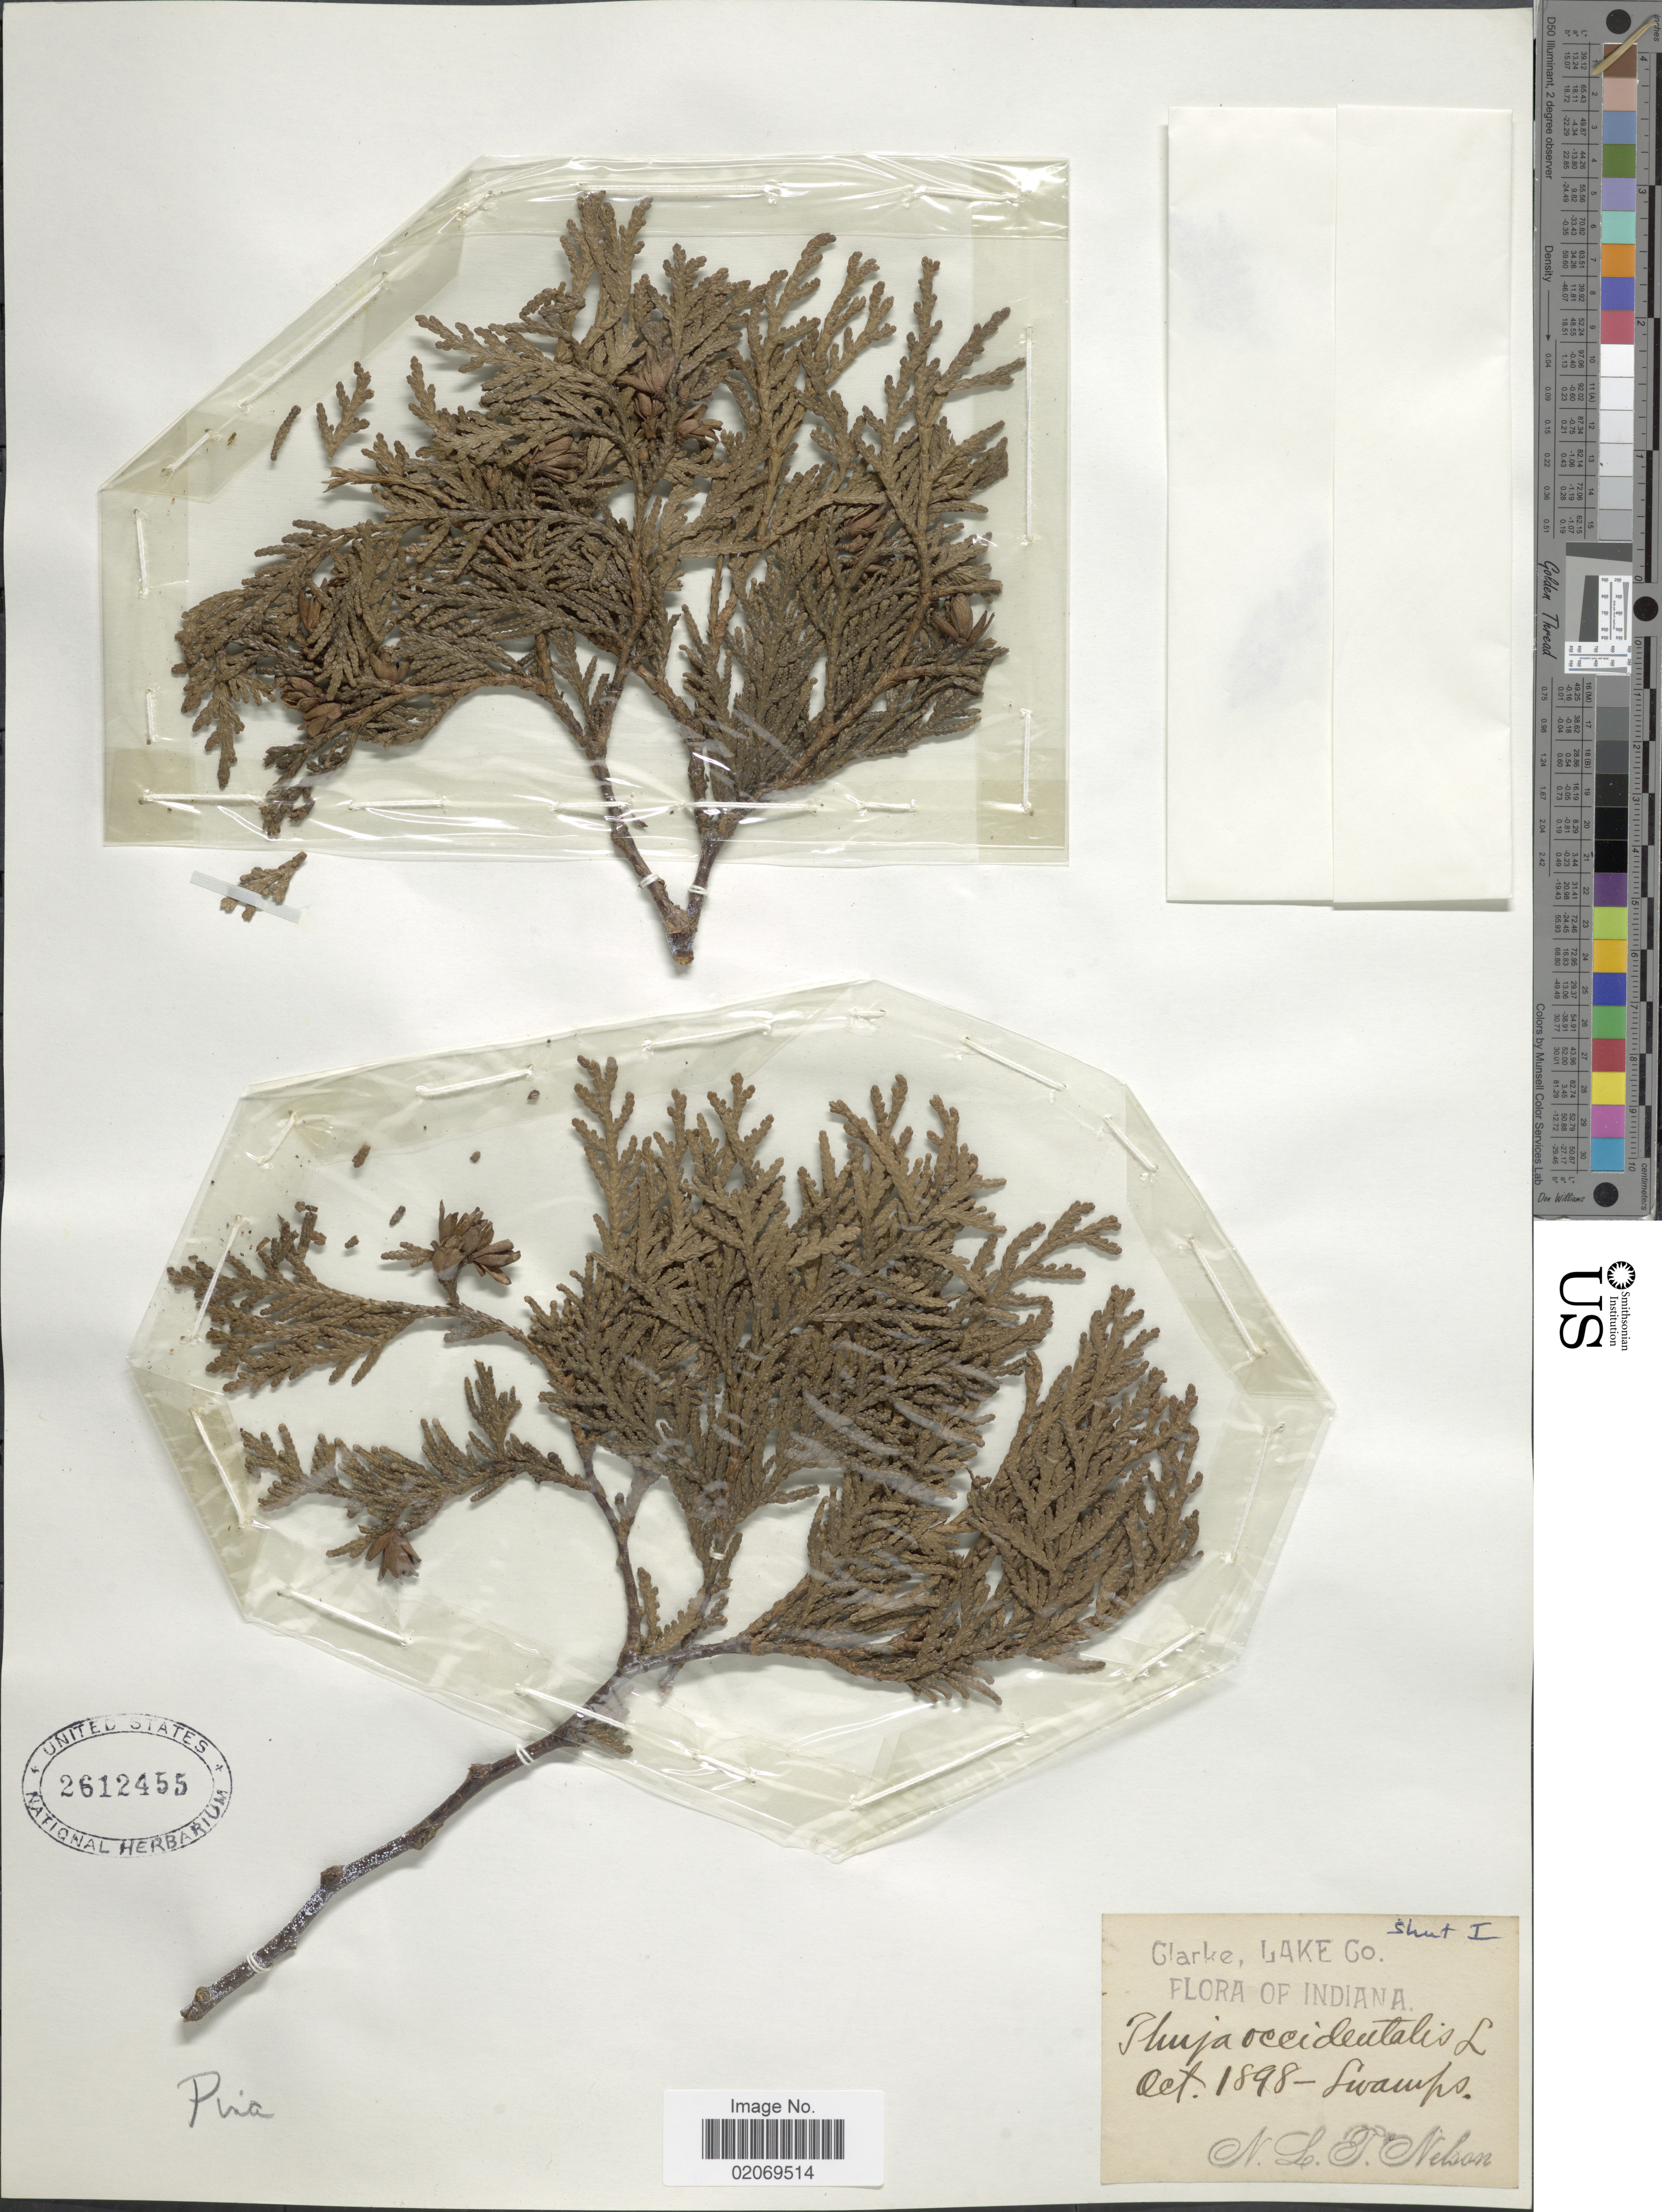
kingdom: Plantae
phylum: Tracheophyta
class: Pinopsida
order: Pinales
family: Cupressaceae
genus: Thuja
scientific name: Thuja occidentalis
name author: L.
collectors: N. L. T. Nelson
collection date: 1898-10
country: United States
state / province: Indiana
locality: Clarke, Lake Co, Swamps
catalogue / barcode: US 2612455